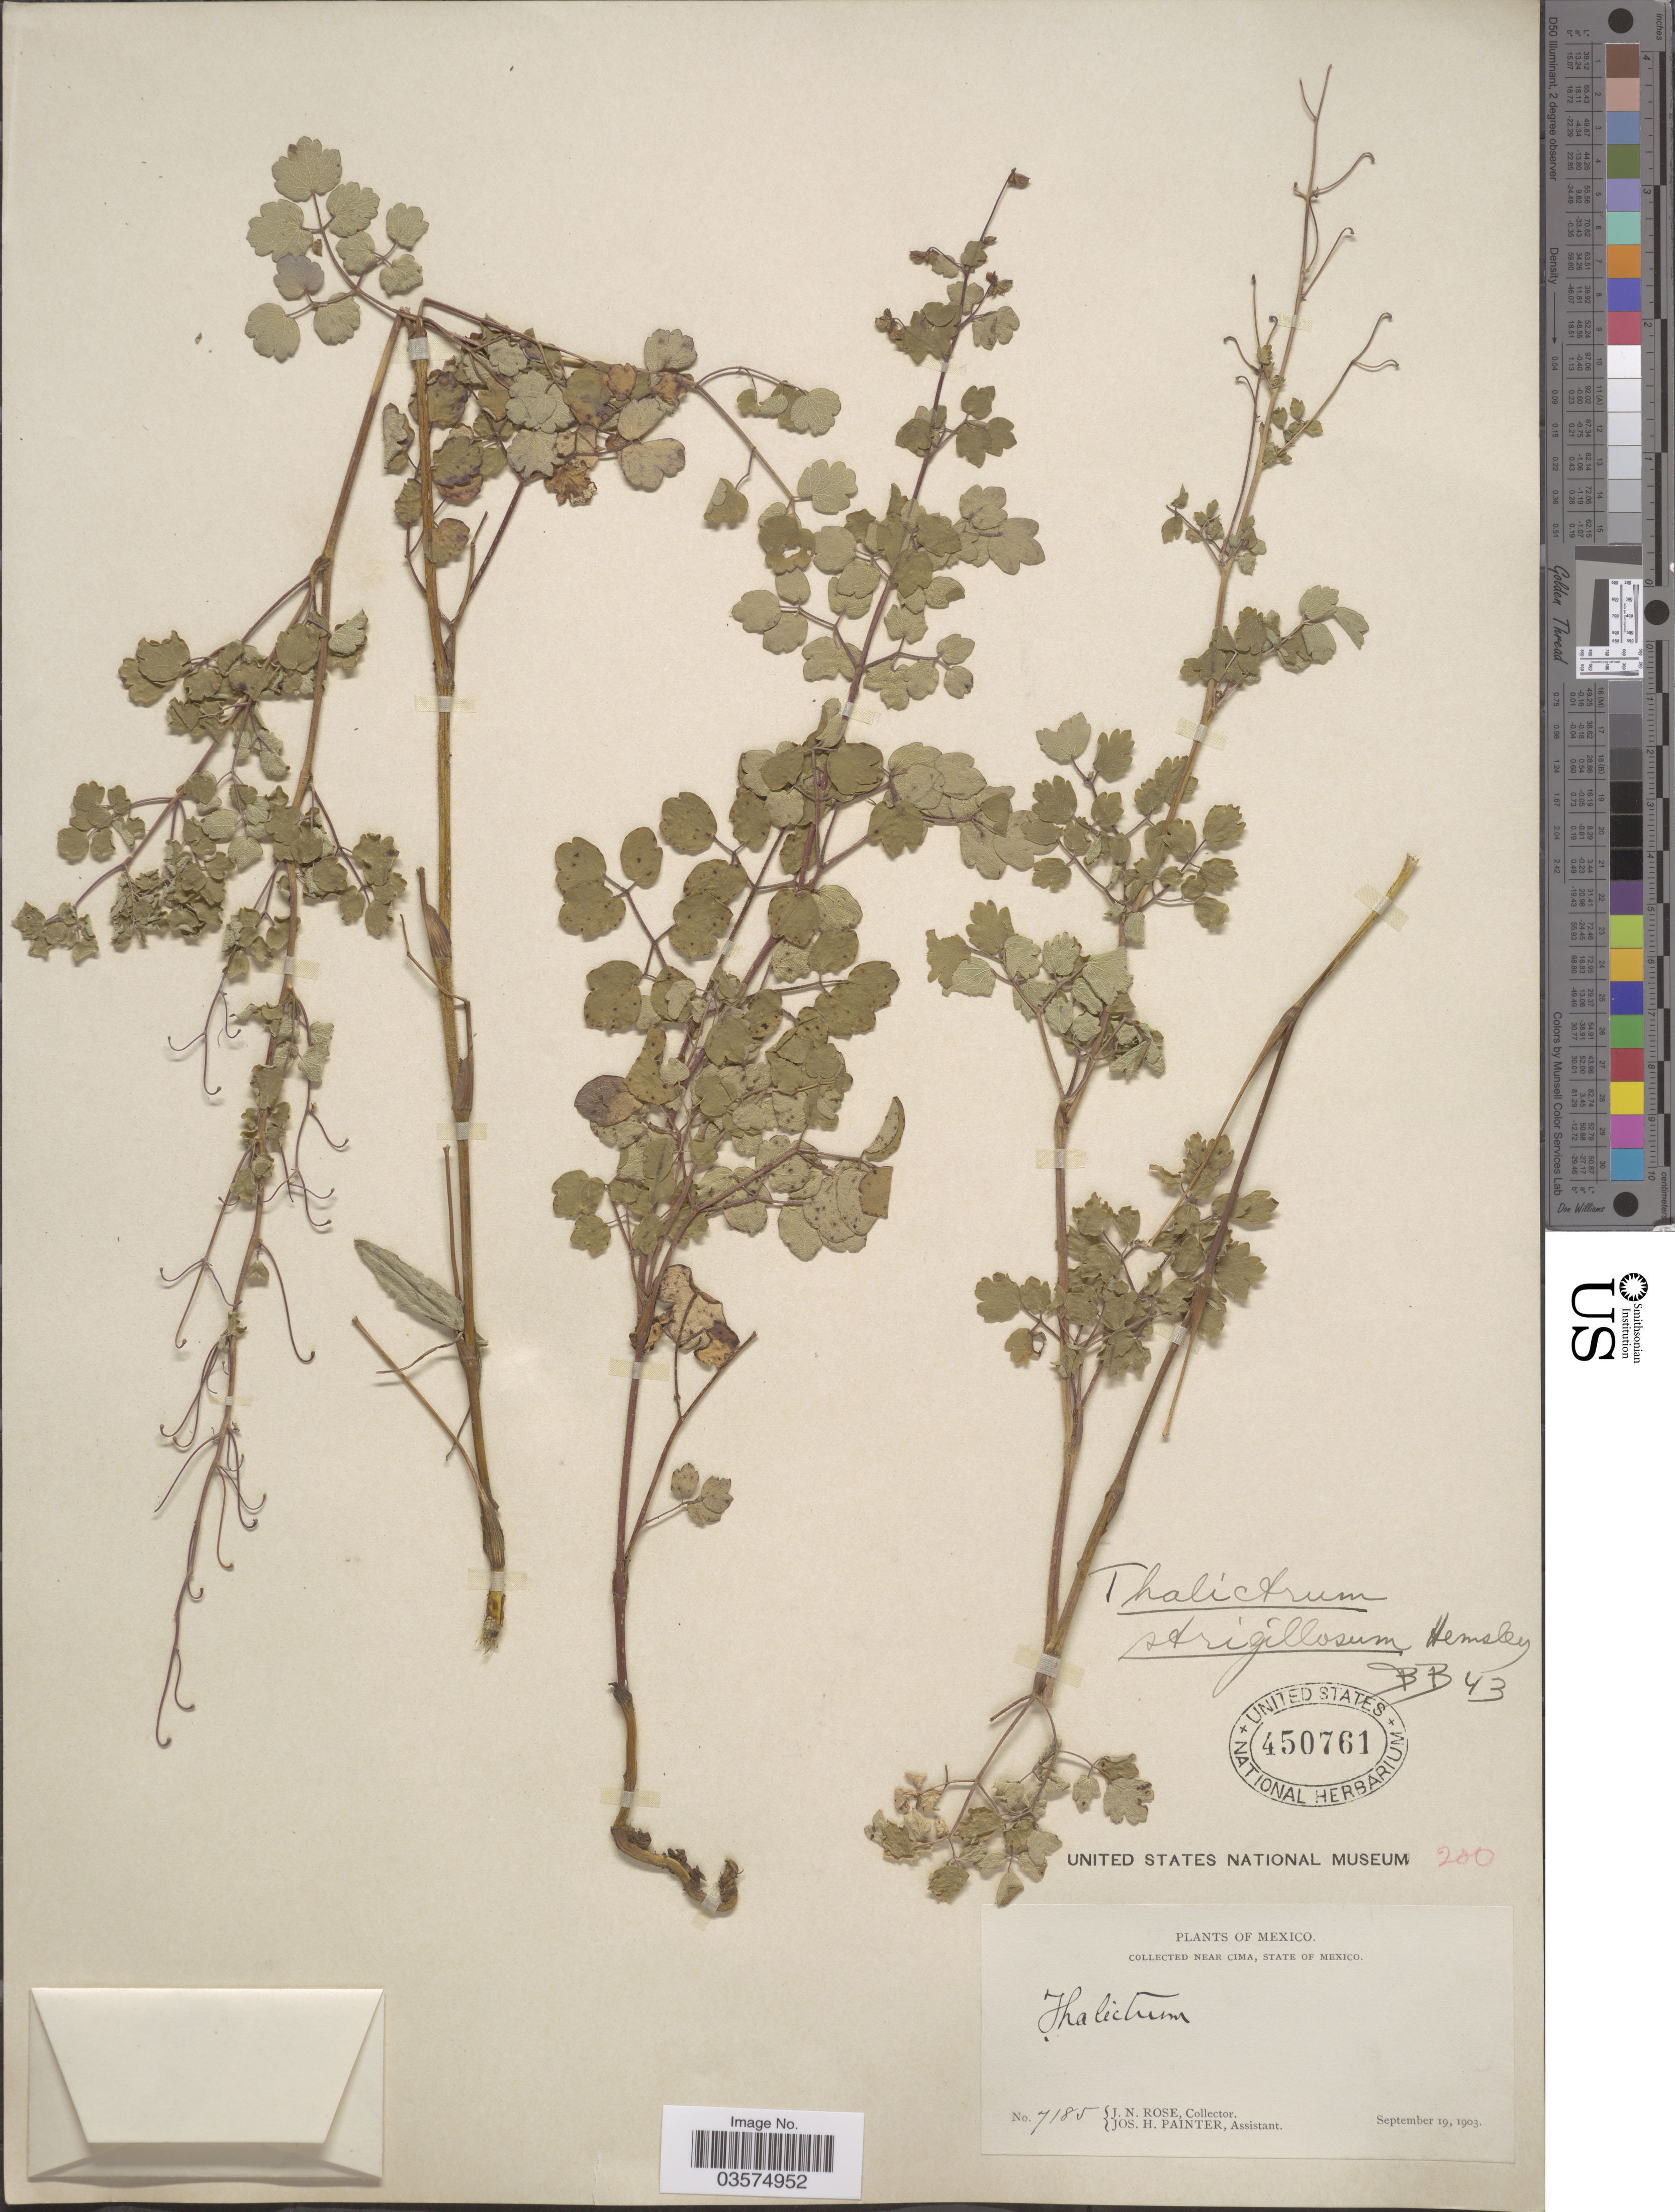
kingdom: Plantae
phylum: Tracheophyta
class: Magnoliopsida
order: Ranunculales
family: Ranunculaceae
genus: Thalictrum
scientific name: Thalictrum strigillosum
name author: Hemsl.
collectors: J. N. Rose & J. H. Painter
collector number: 7185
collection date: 1903-09-19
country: Mexico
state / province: México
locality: Near Cima.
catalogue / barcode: US 450761